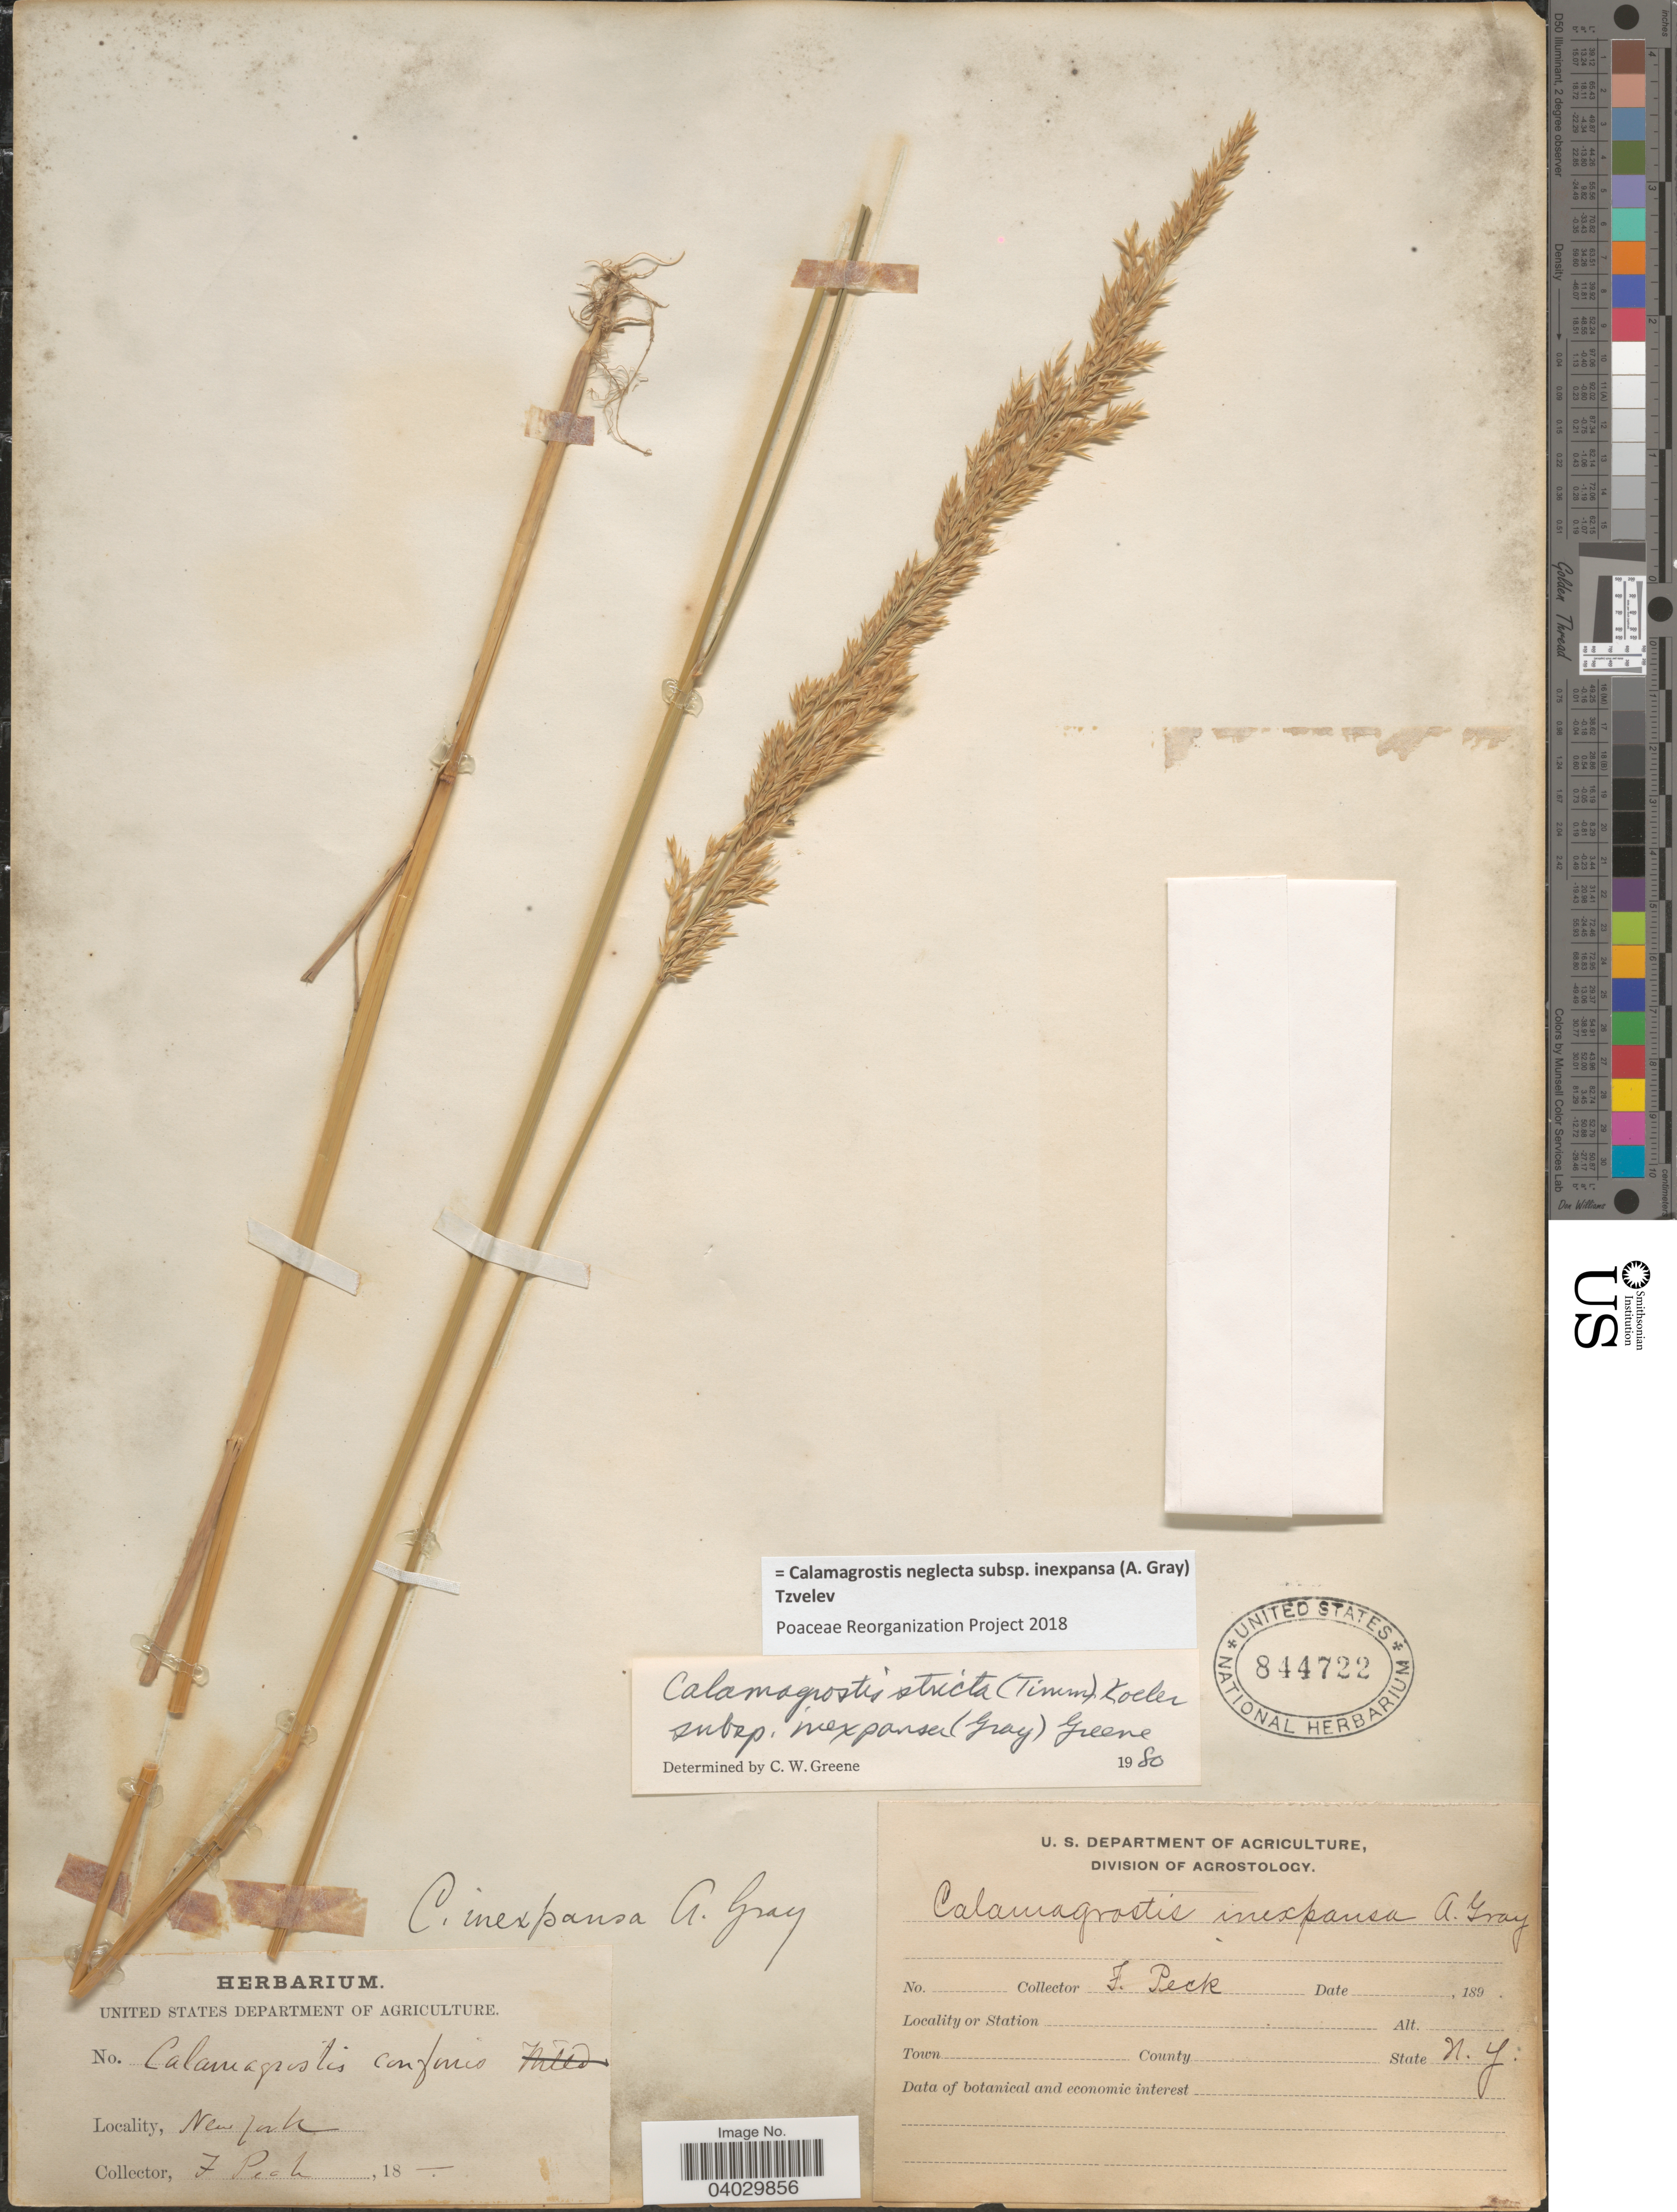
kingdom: Plantae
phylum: Tracheophyta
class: Liliopsida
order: Poales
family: Poaceae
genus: Calamagrostis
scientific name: Calamagrostis neglecta subsp. inexpansa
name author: (A. Gray) Tzvelev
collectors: F. Peck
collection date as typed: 189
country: United States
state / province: New York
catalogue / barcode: US 844722